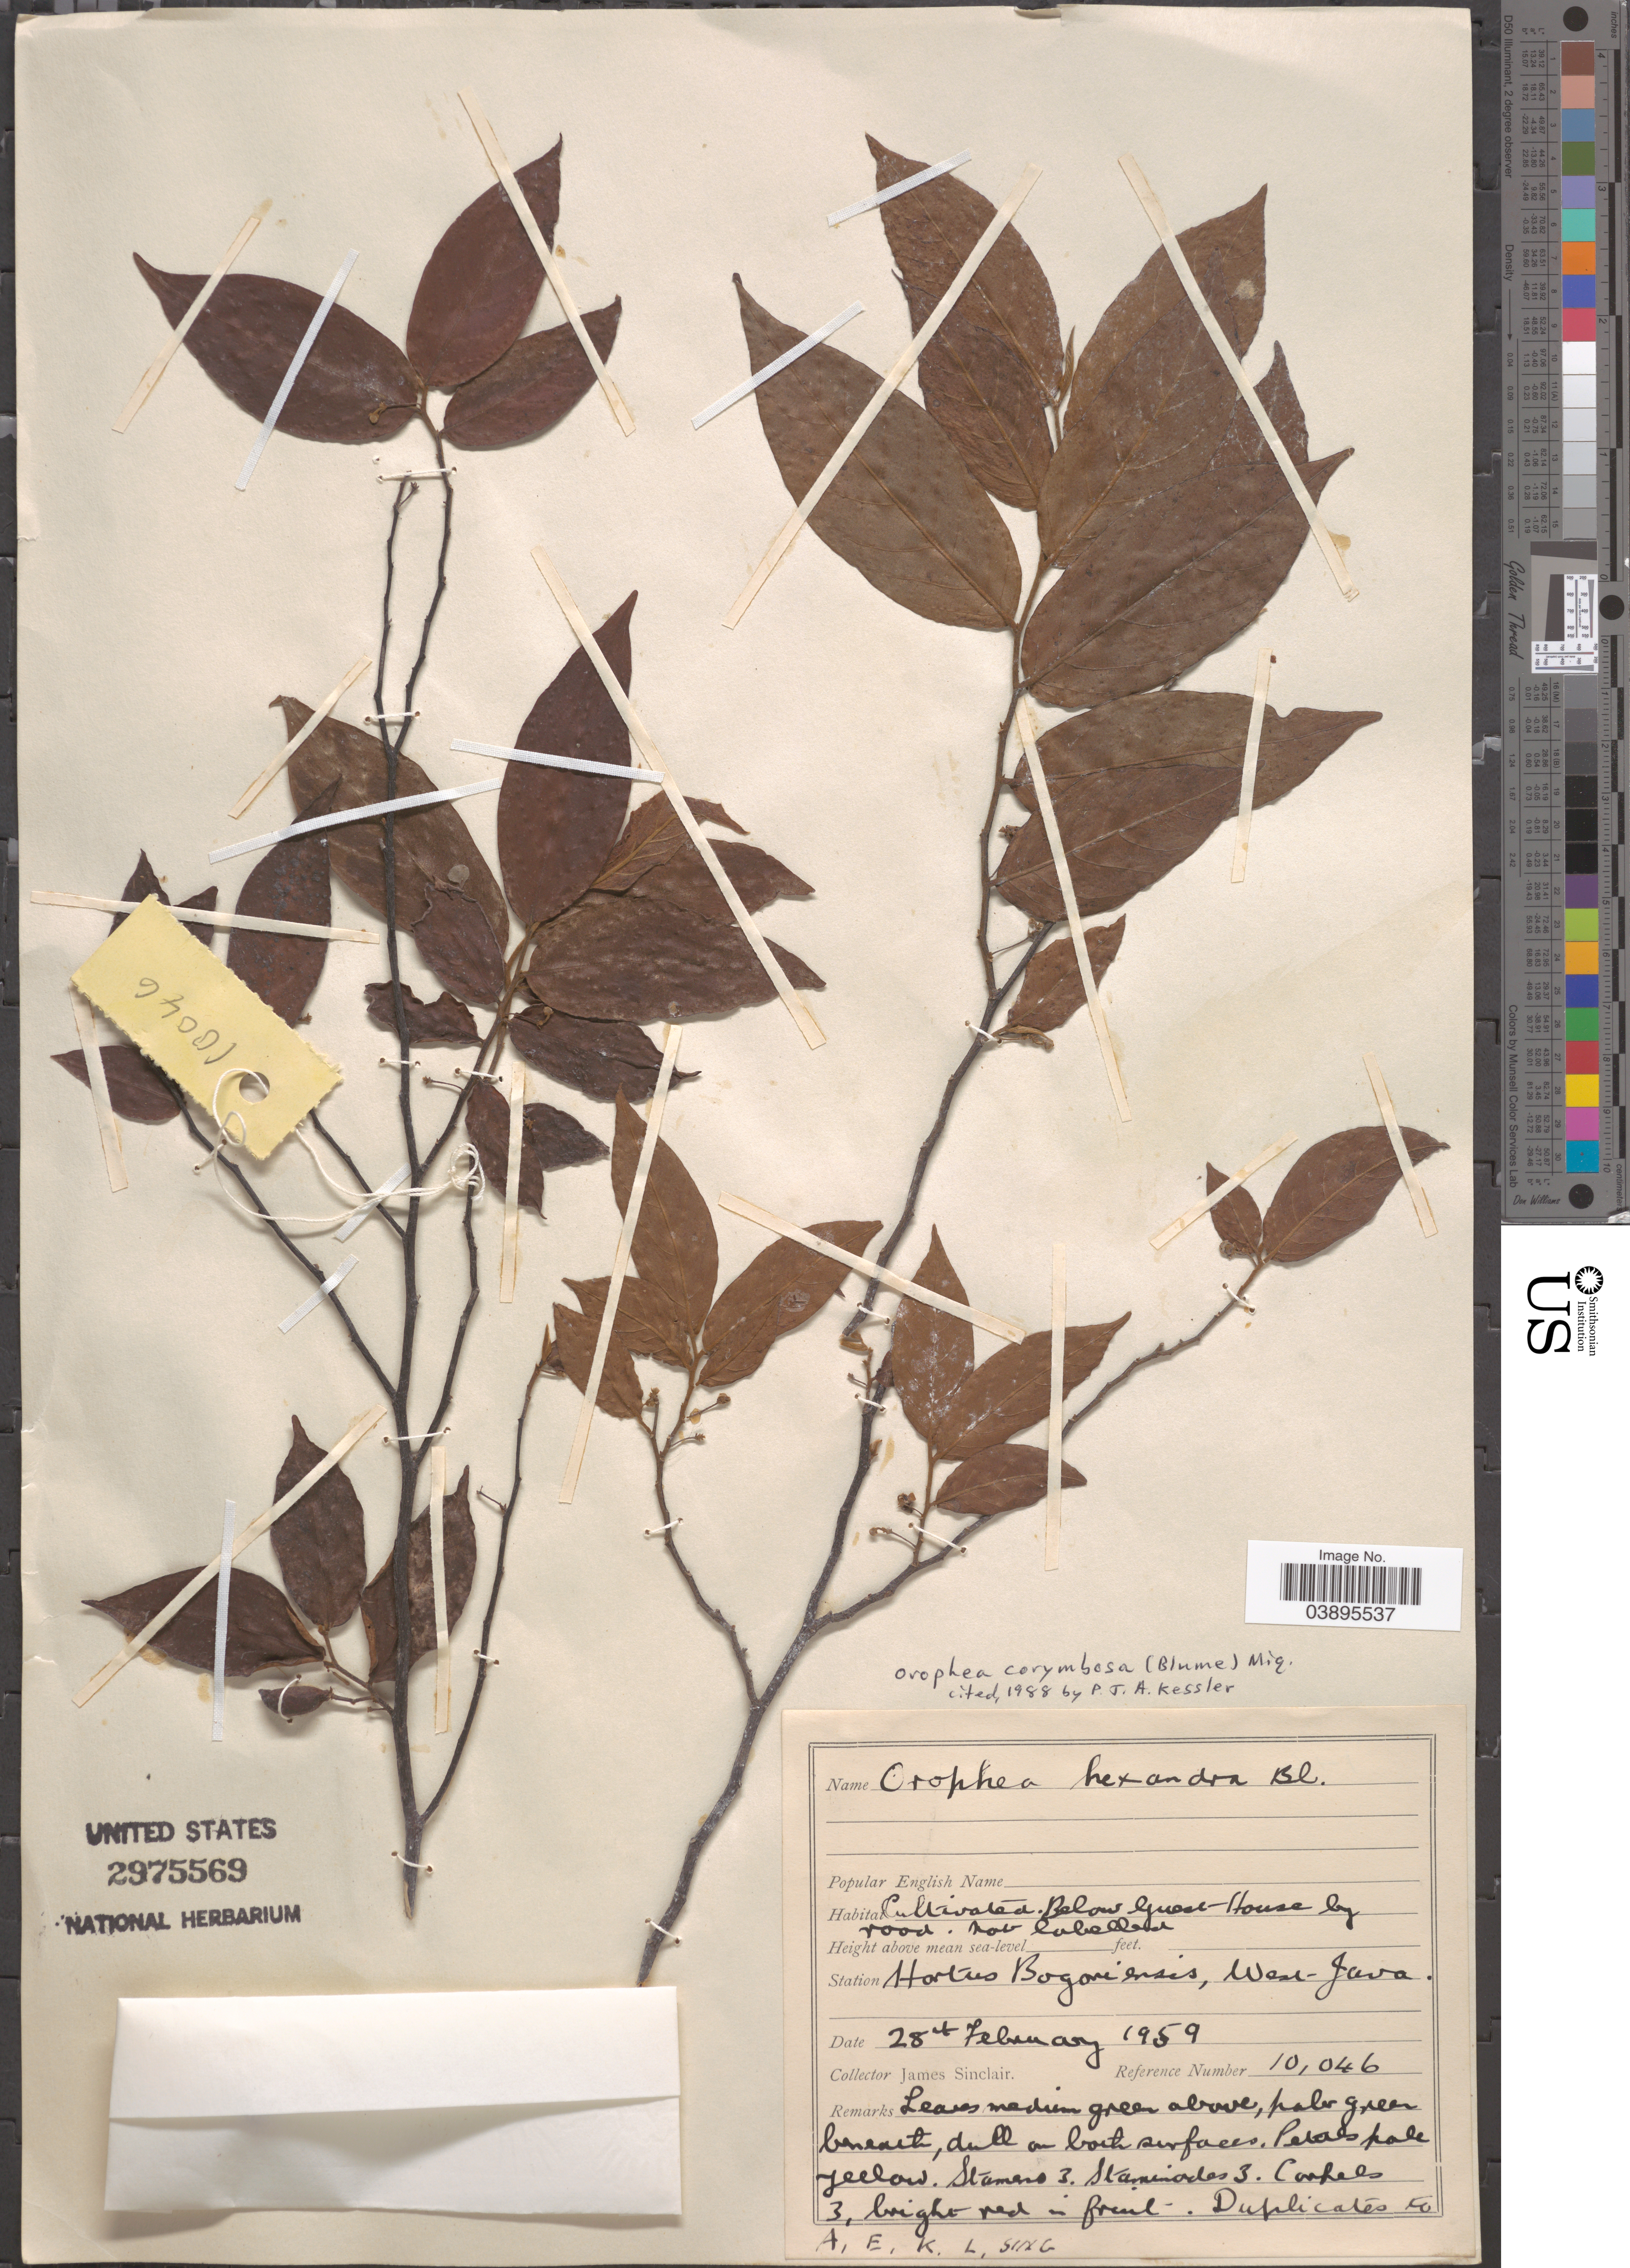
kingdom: Plantae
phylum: Tracheophyta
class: Magnoliopsida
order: Magnoliales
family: Annonaceae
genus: Orophea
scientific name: Orophea corymbosa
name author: (Blume) Miq.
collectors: J. Sinclair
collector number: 10046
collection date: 1959-02-28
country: Indonesia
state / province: Java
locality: Station Hortus Bogoriensis, West-Java.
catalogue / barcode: US 2975569